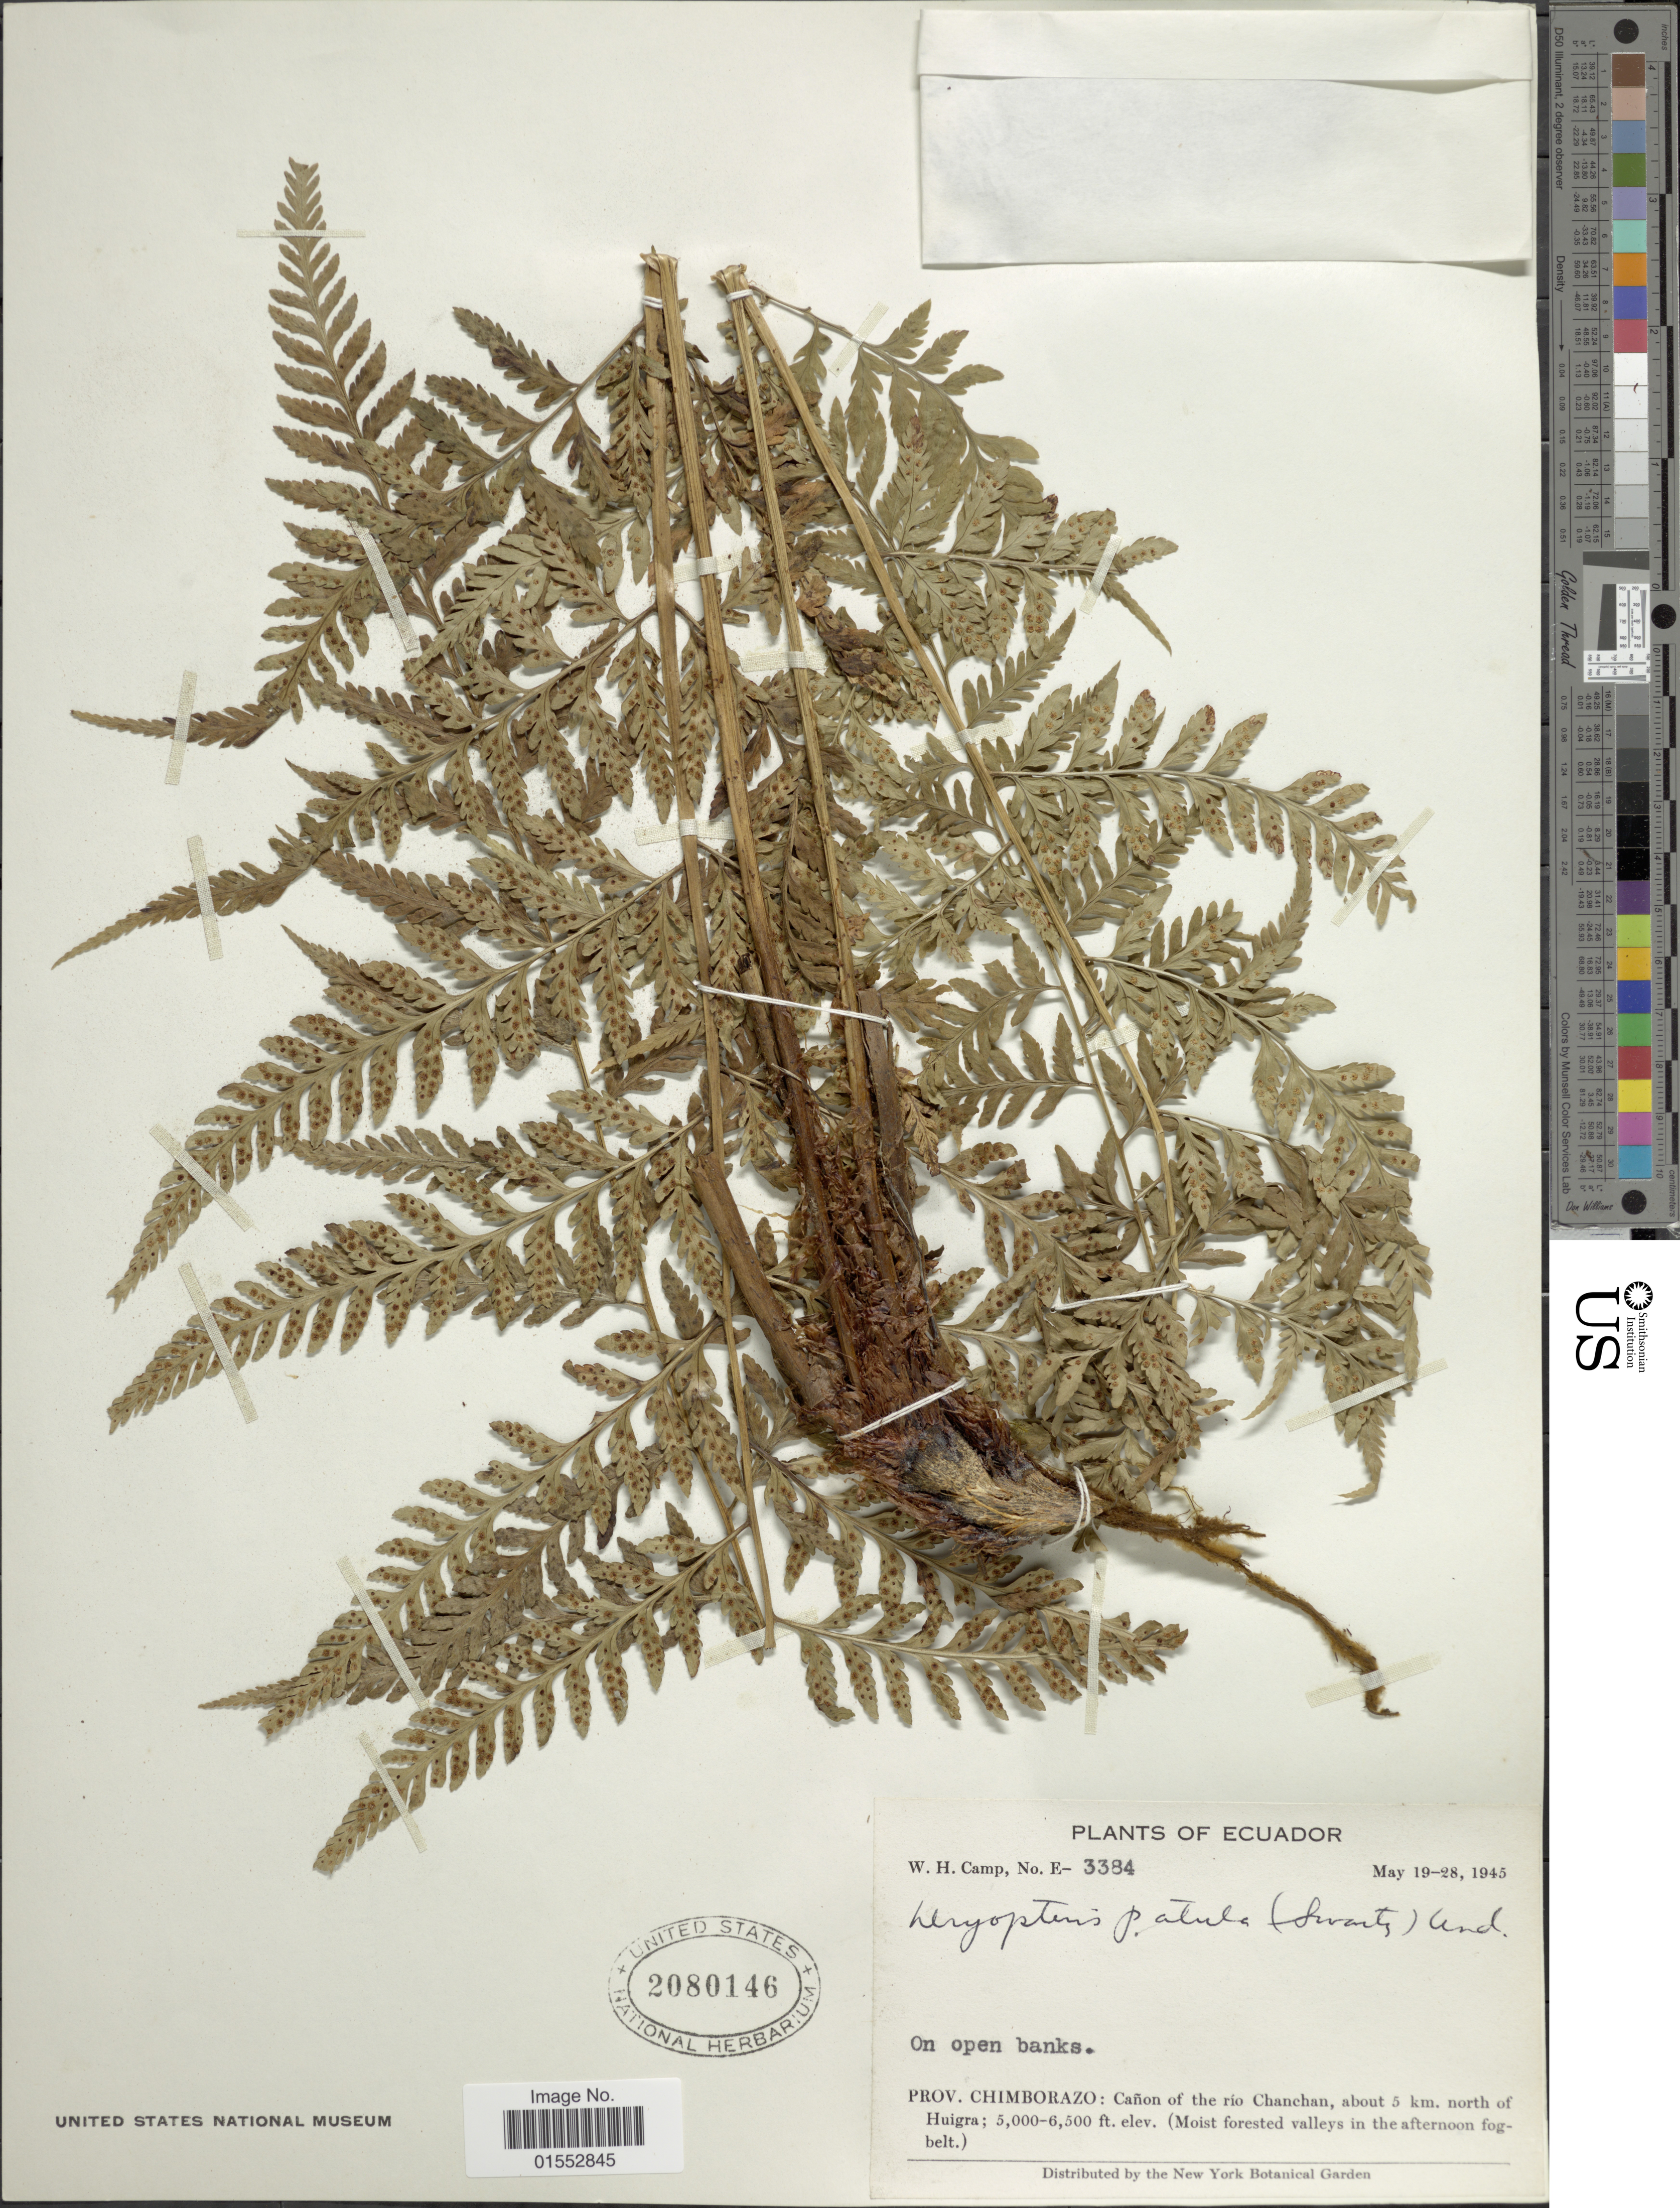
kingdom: Plantae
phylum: Tracheophyta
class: Polypodiopsida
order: Polypodiales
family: Dryopteridaceae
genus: Dryopteris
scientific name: Dryopteris patula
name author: (Sw.) Underw.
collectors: W. H. Camp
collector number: E-3384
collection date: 1945-05-19/1945-05-28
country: Ecuador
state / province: Chimborazo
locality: Canon of the rio Chanchan, about 5 km north of Huigra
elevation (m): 1524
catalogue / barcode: US 2080146